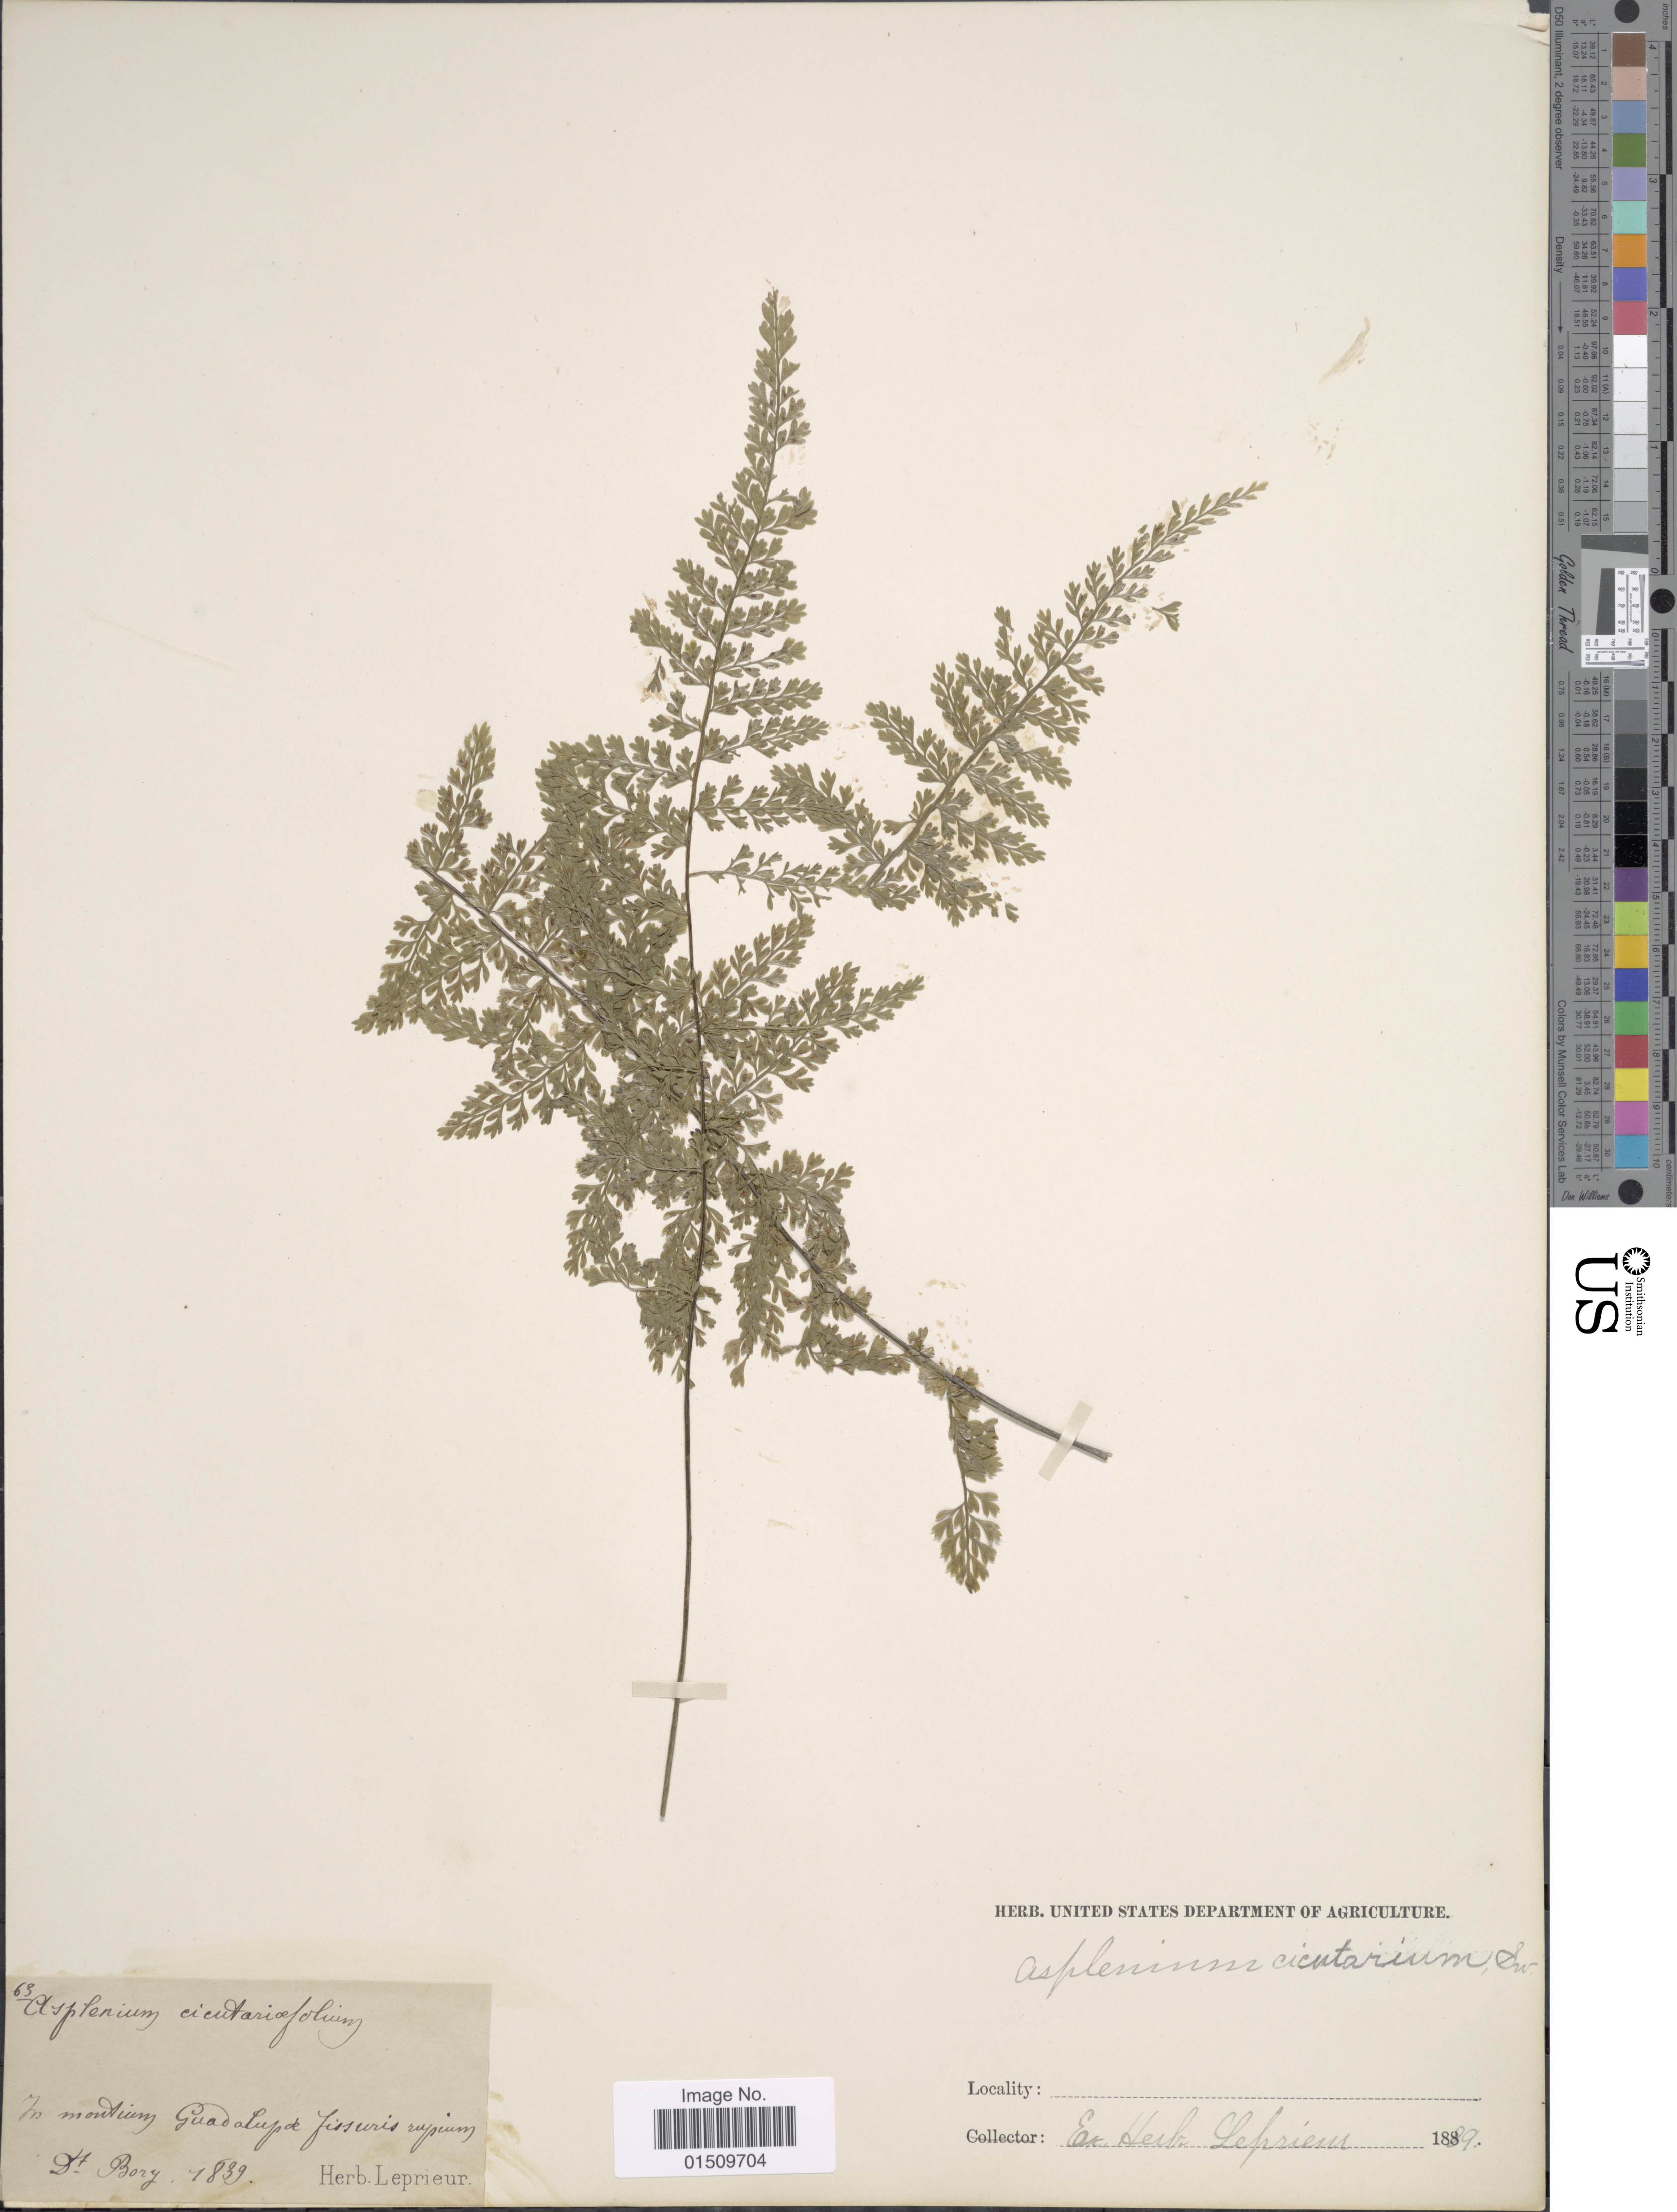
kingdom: Plantae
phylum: Tracheophyta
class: Polypodiopsida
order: Polypodiales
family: Aspleniaceae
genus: Asplenium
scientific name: Asplenium sp.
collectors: ex herb. Leprieur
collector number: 63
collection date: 1839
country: Guadeloupe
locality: In montiung Guadeloupe fissuris rupung. [interpreted]